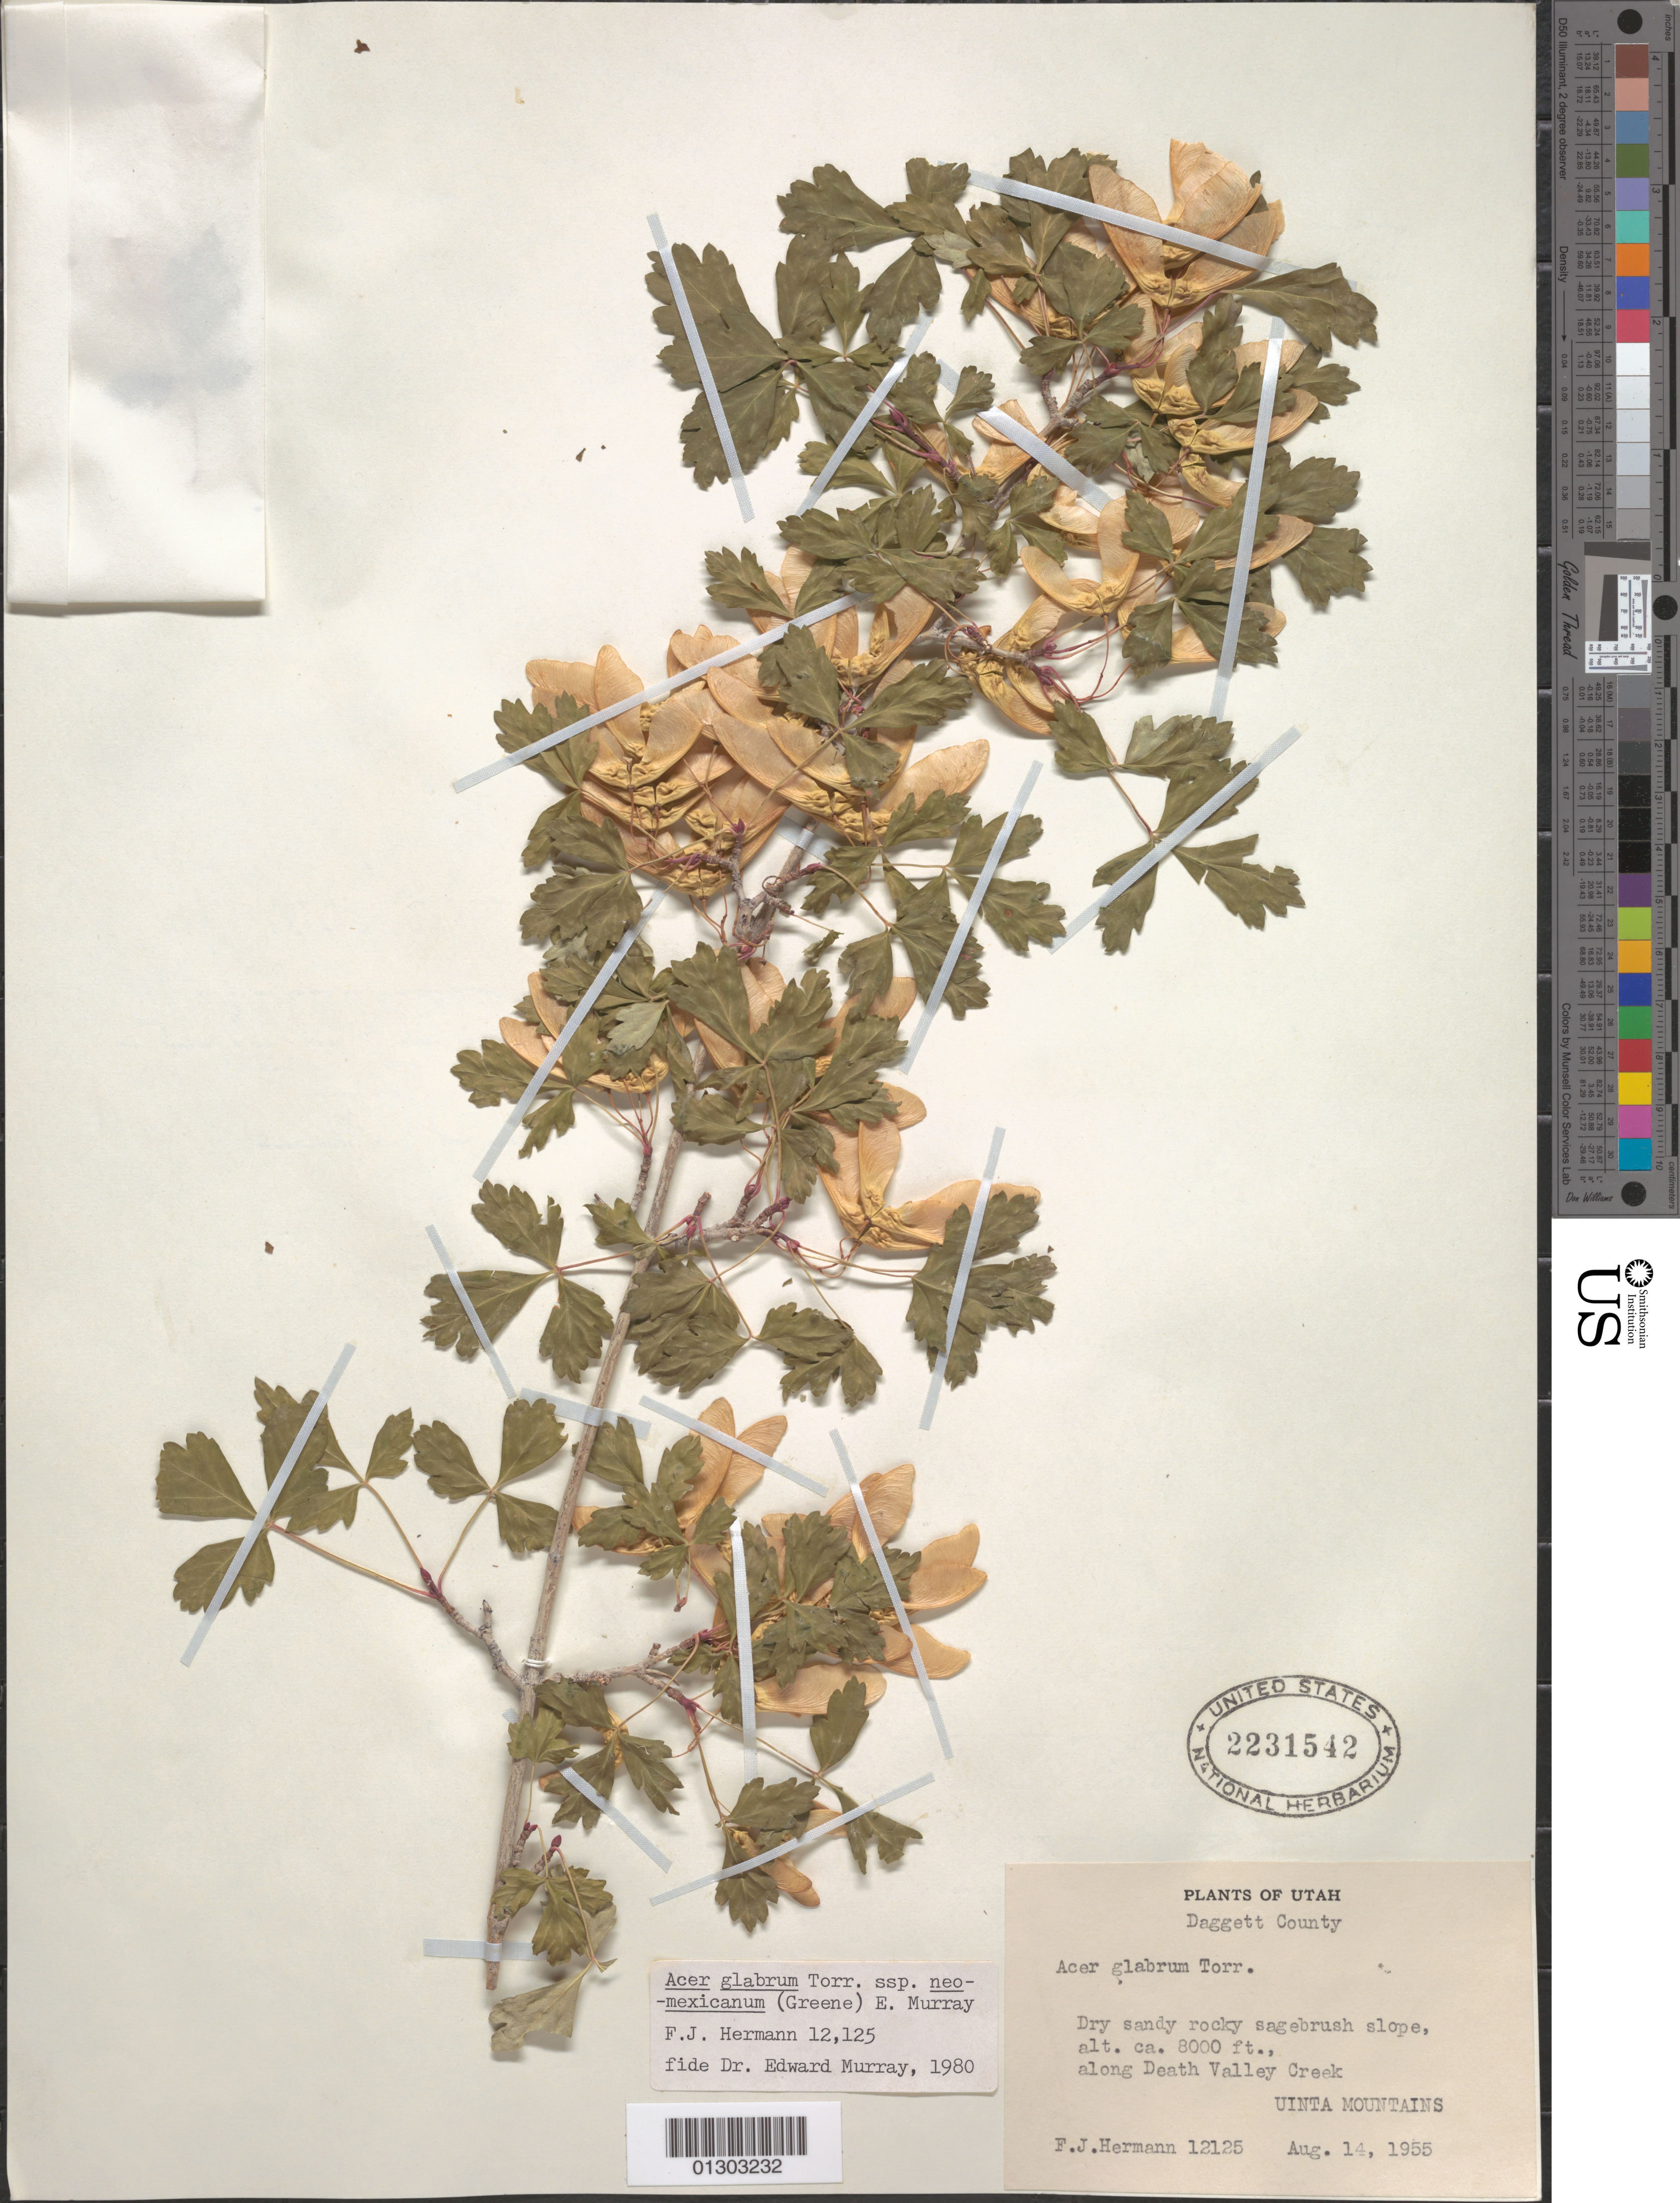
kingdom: Plantae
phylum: Tracheophyta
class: Magnoliopsida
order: Sapindales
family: Sapindaceae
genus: Acer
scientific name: Acer glabrum subsp. neomexicanum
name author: (Greene) A.E. Murray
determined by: Murray, Edward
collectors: F. J. Hermann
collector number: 12125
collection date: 1955-08-14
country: United States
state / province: Utah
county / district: Daggett County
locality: Daggett County, Uinta Mountains, along Death Valley Creek.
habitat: Dry sandy rocky sagebrush.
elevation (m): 2438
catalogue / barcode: US 2231542